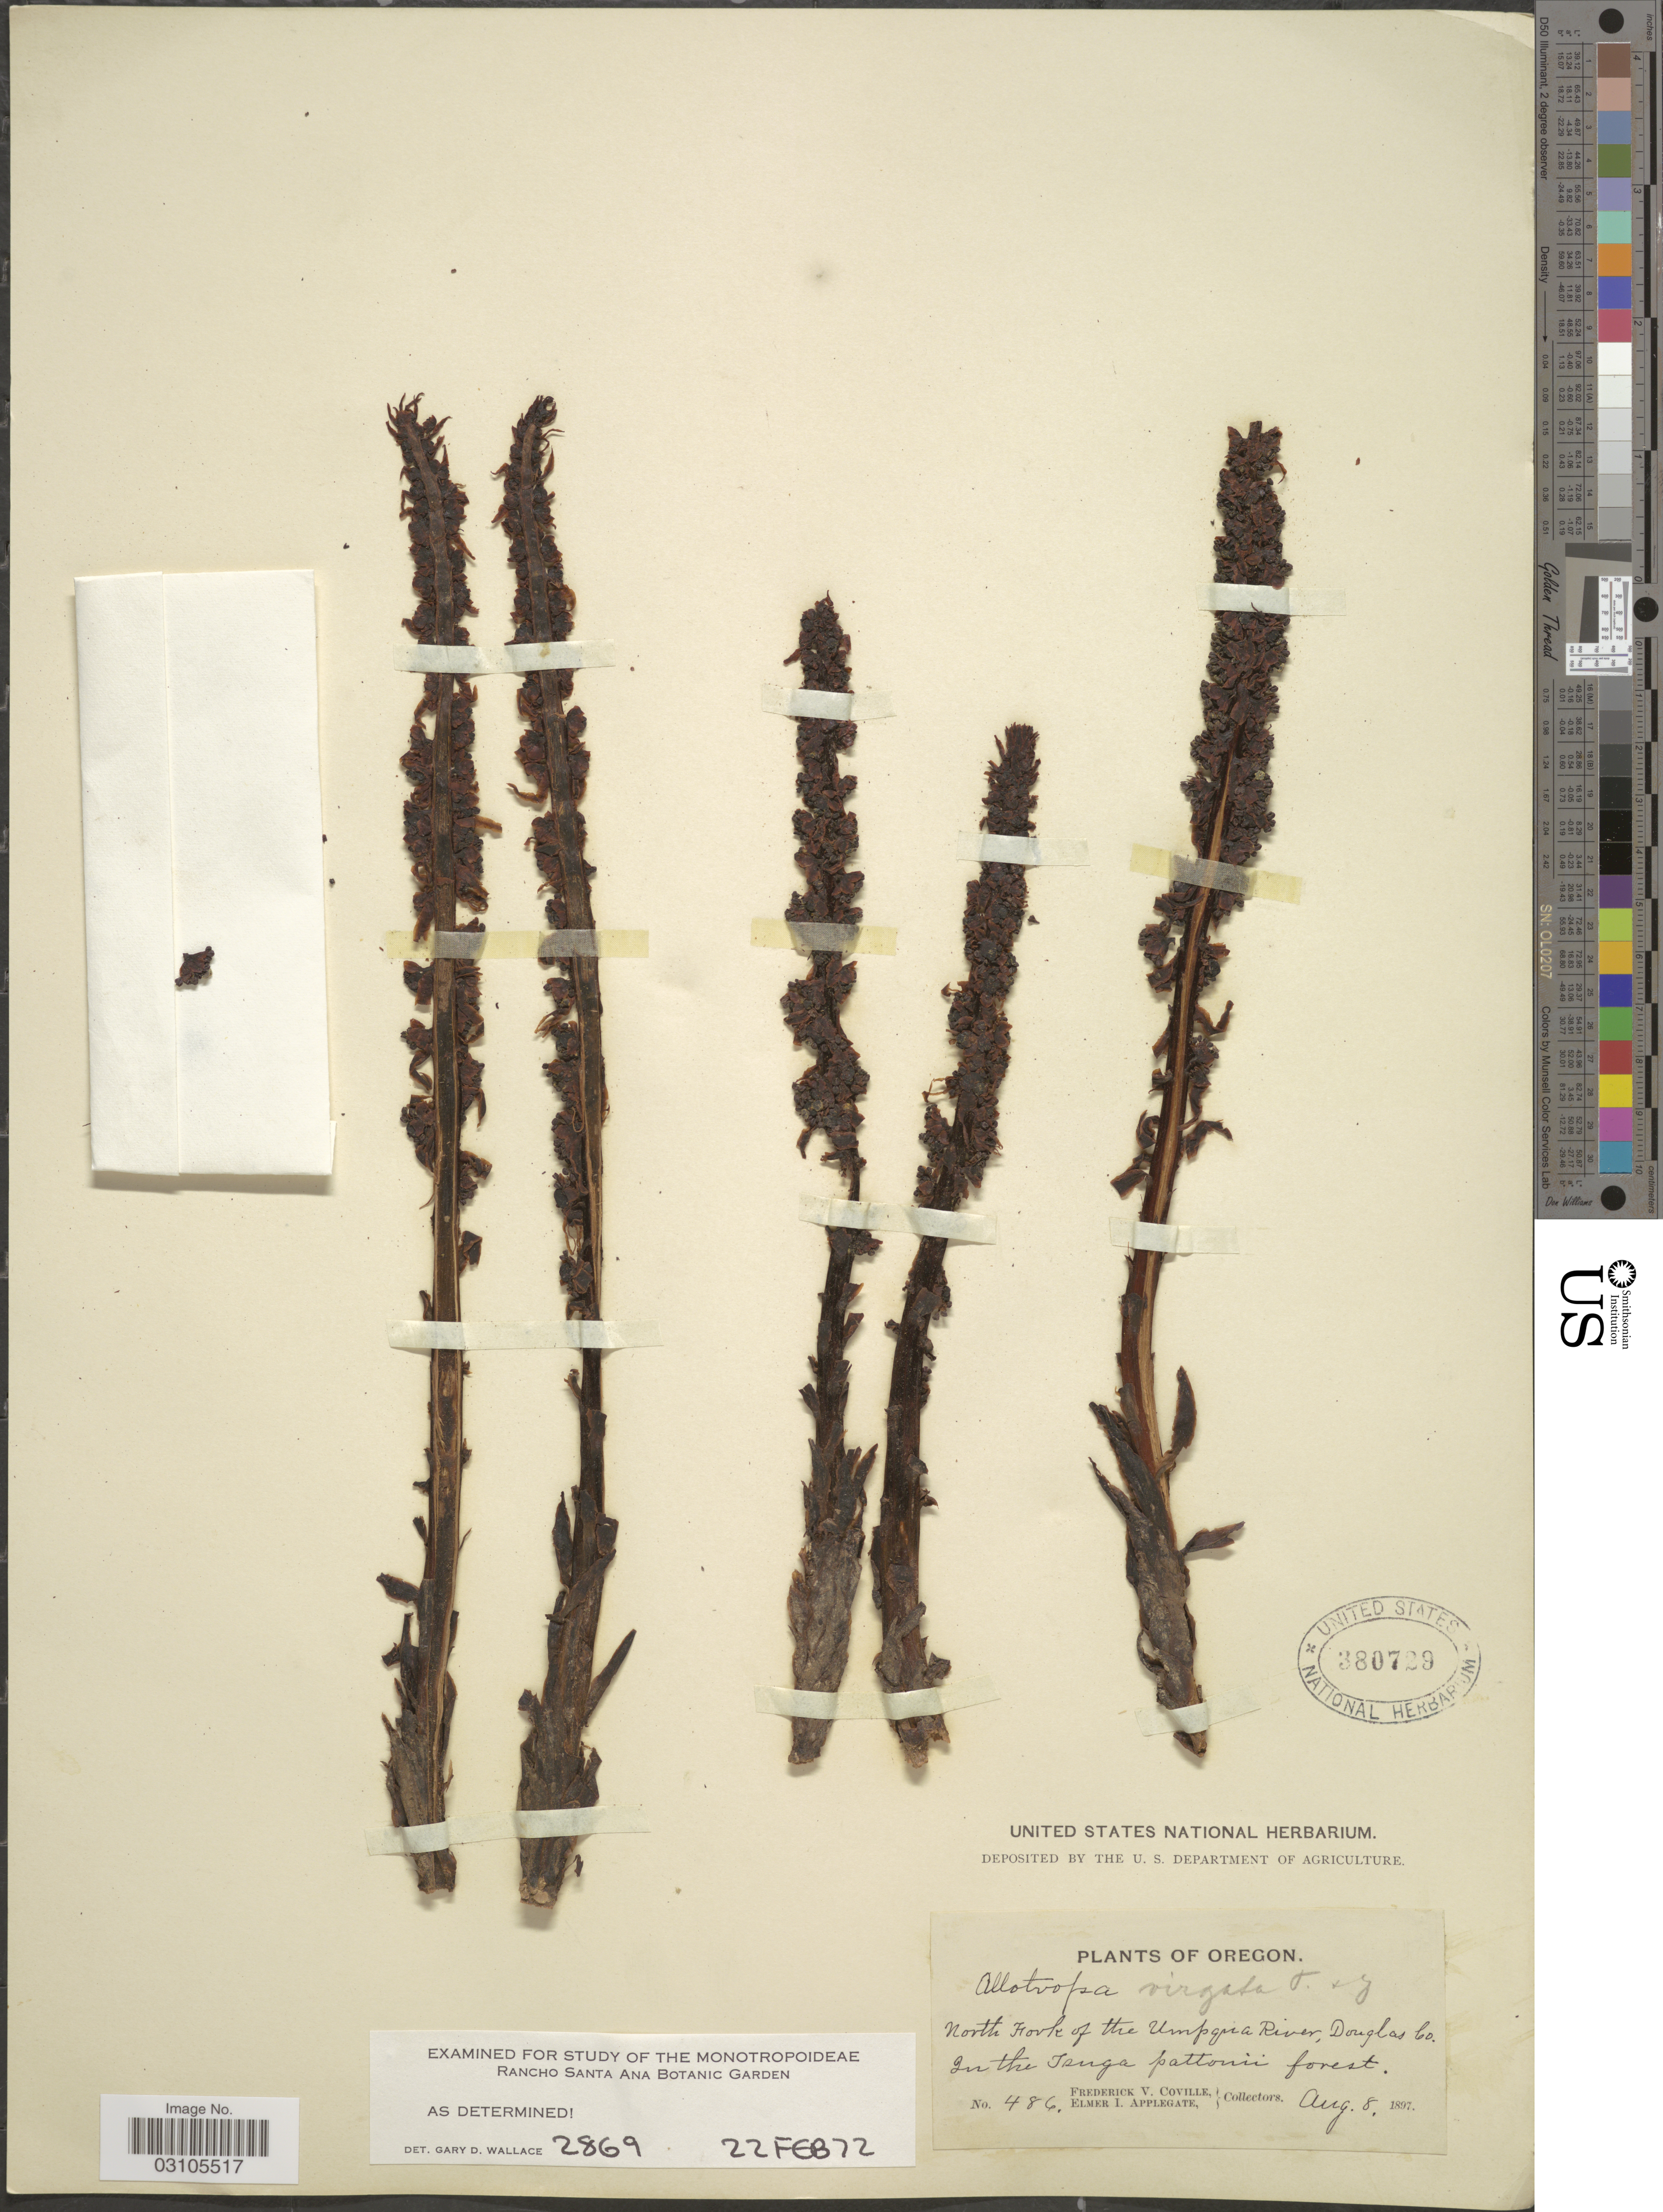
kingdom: Plantae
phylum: Tracheophyta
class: Magnoliopsida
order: Ericales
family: Ericaceae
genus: Allotropa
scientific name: Allotropa virgata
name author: Torr. & A. Gray ex A. Gray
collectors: F. V. Coville & E. I. Applegate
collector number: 486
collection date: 1897-08-08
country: United States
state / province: Oregon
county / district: Douglas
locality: North Fork of the Umpqria River, Douglas Co. In the Tsuga pattonii forest.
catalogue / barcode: US 380729